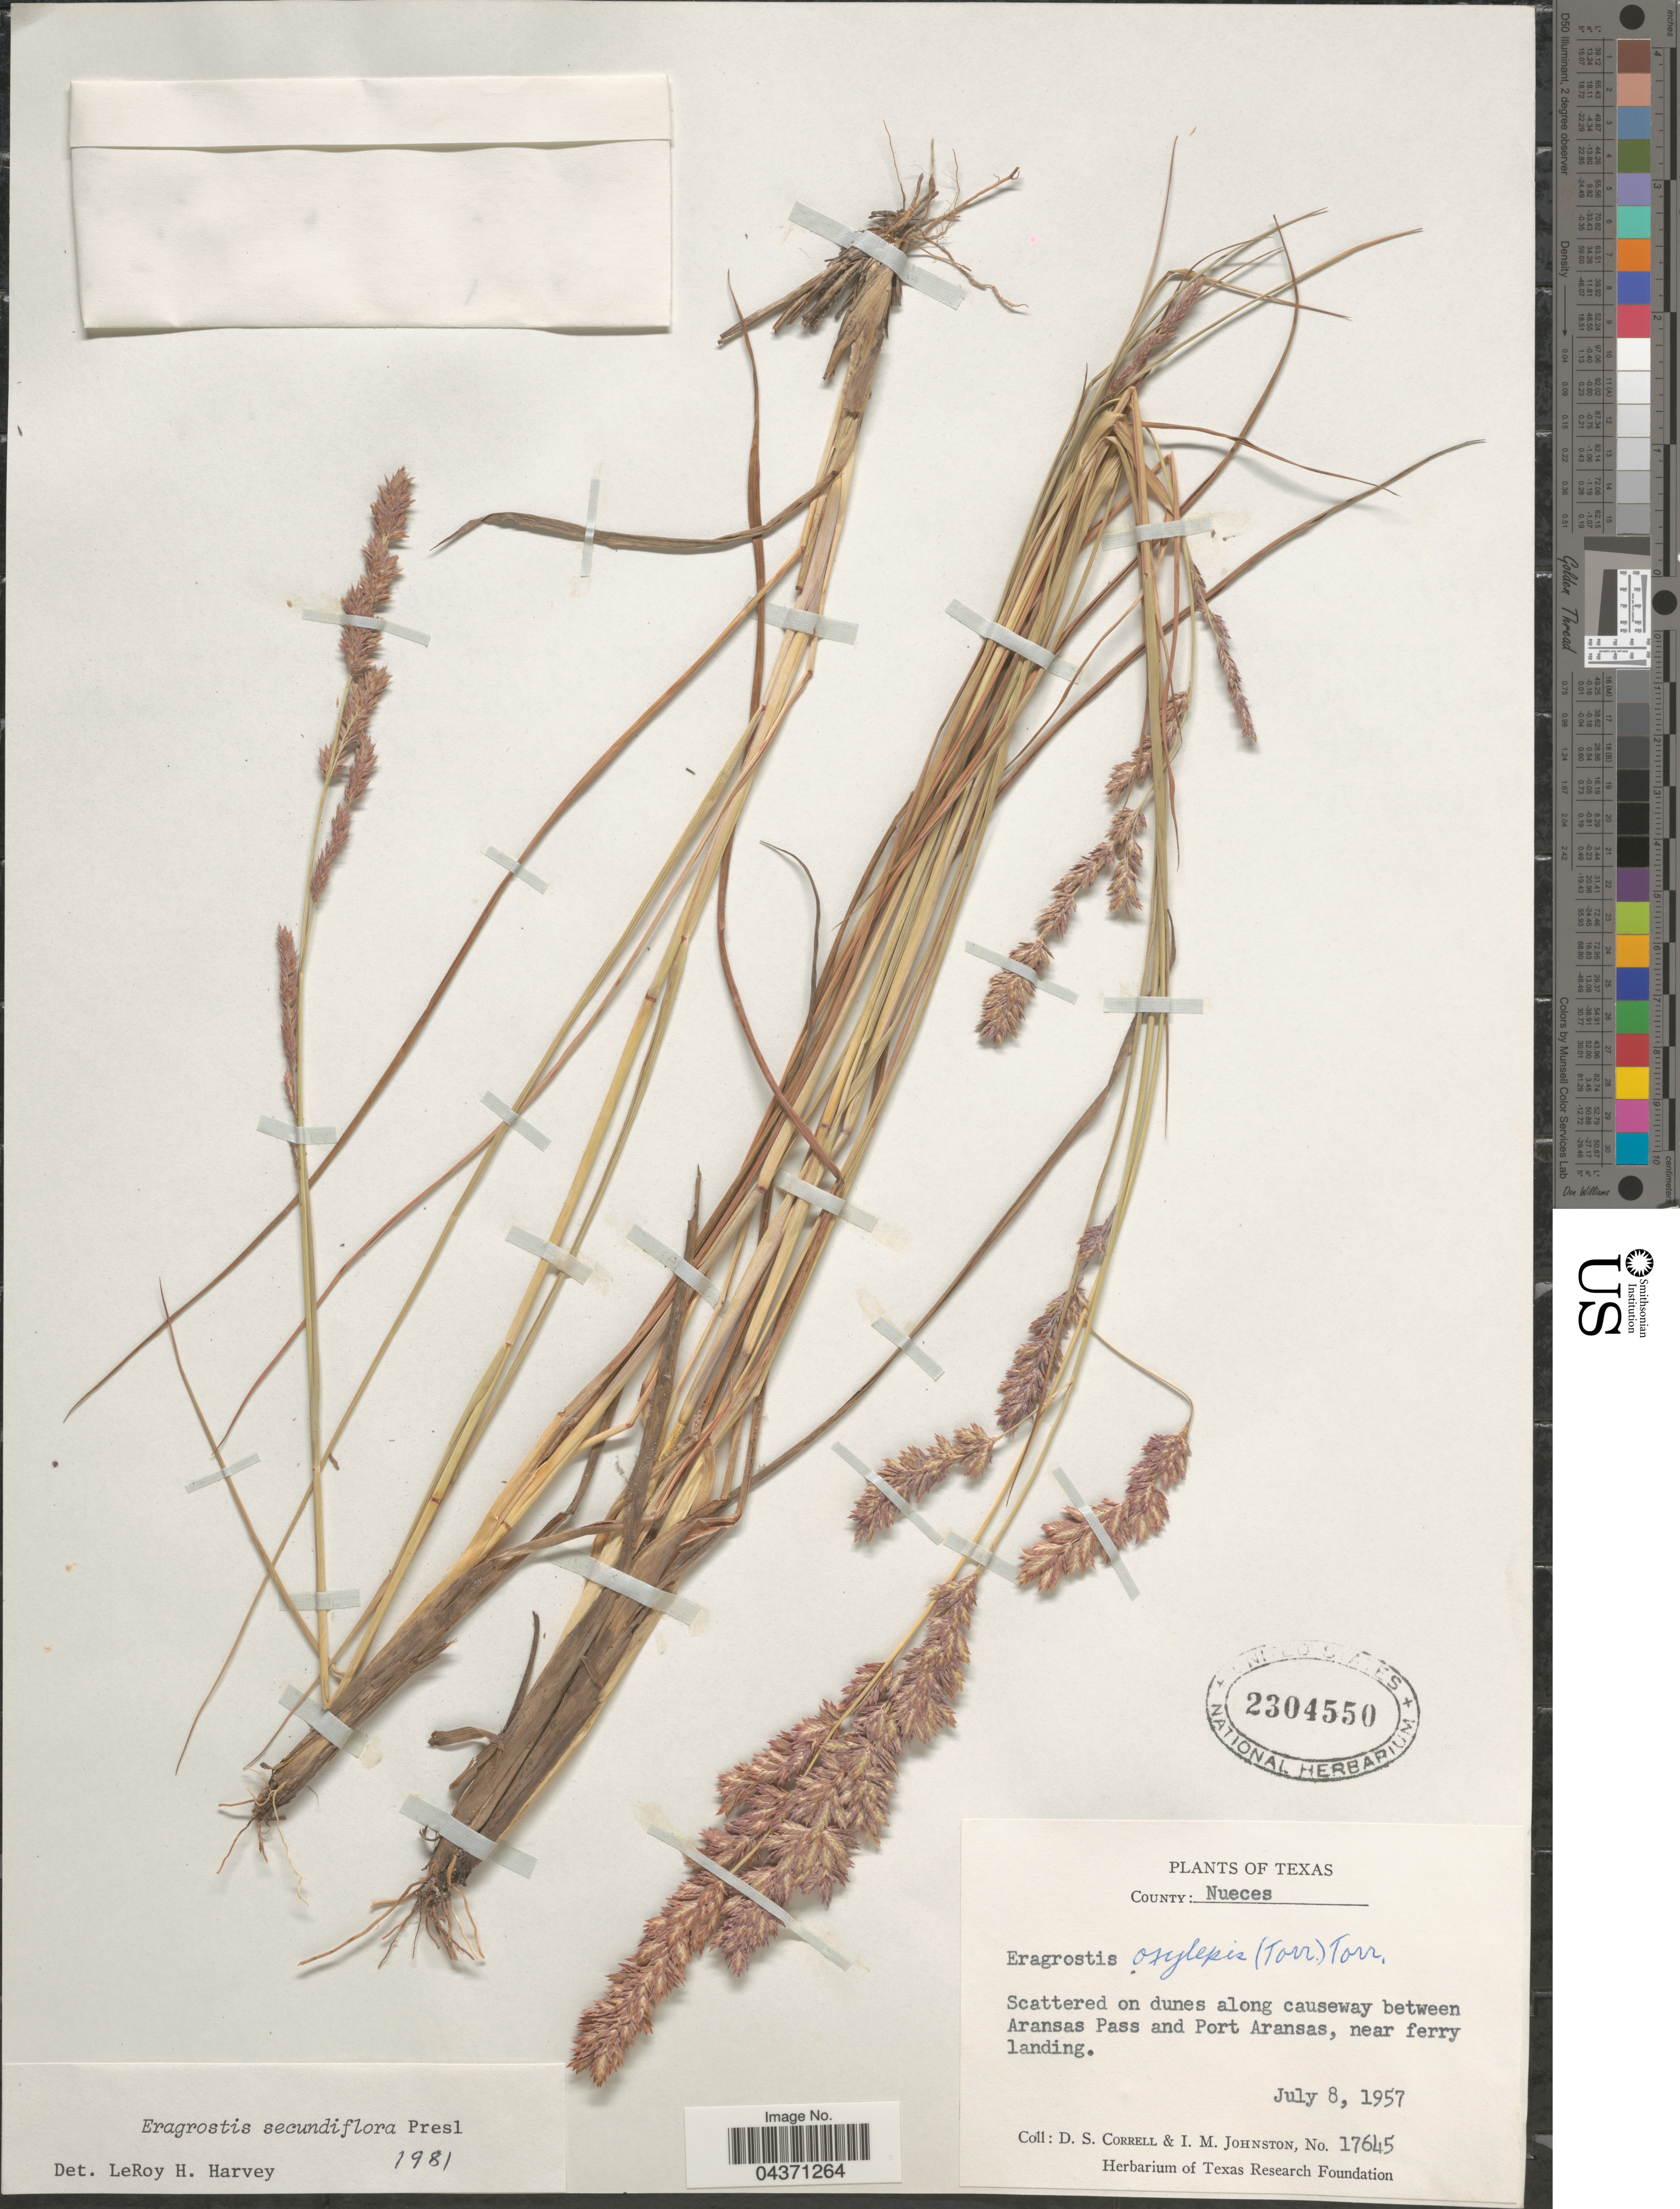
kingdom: Plantae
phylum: Tracheophyta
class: Liliopsida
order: Poales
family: Poaceae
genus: Eragrostis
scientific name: Eragrostis secundiflora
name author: J. Presl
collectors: D. S. Correll & I.M. Johnston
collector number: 17645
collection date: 1957-07-08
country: United States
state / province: Texas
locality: County: Nueces. Scattered on dunes along causeway between Aransas Pass and Port Aransas, near ferry landing.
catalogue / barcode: US 2304550